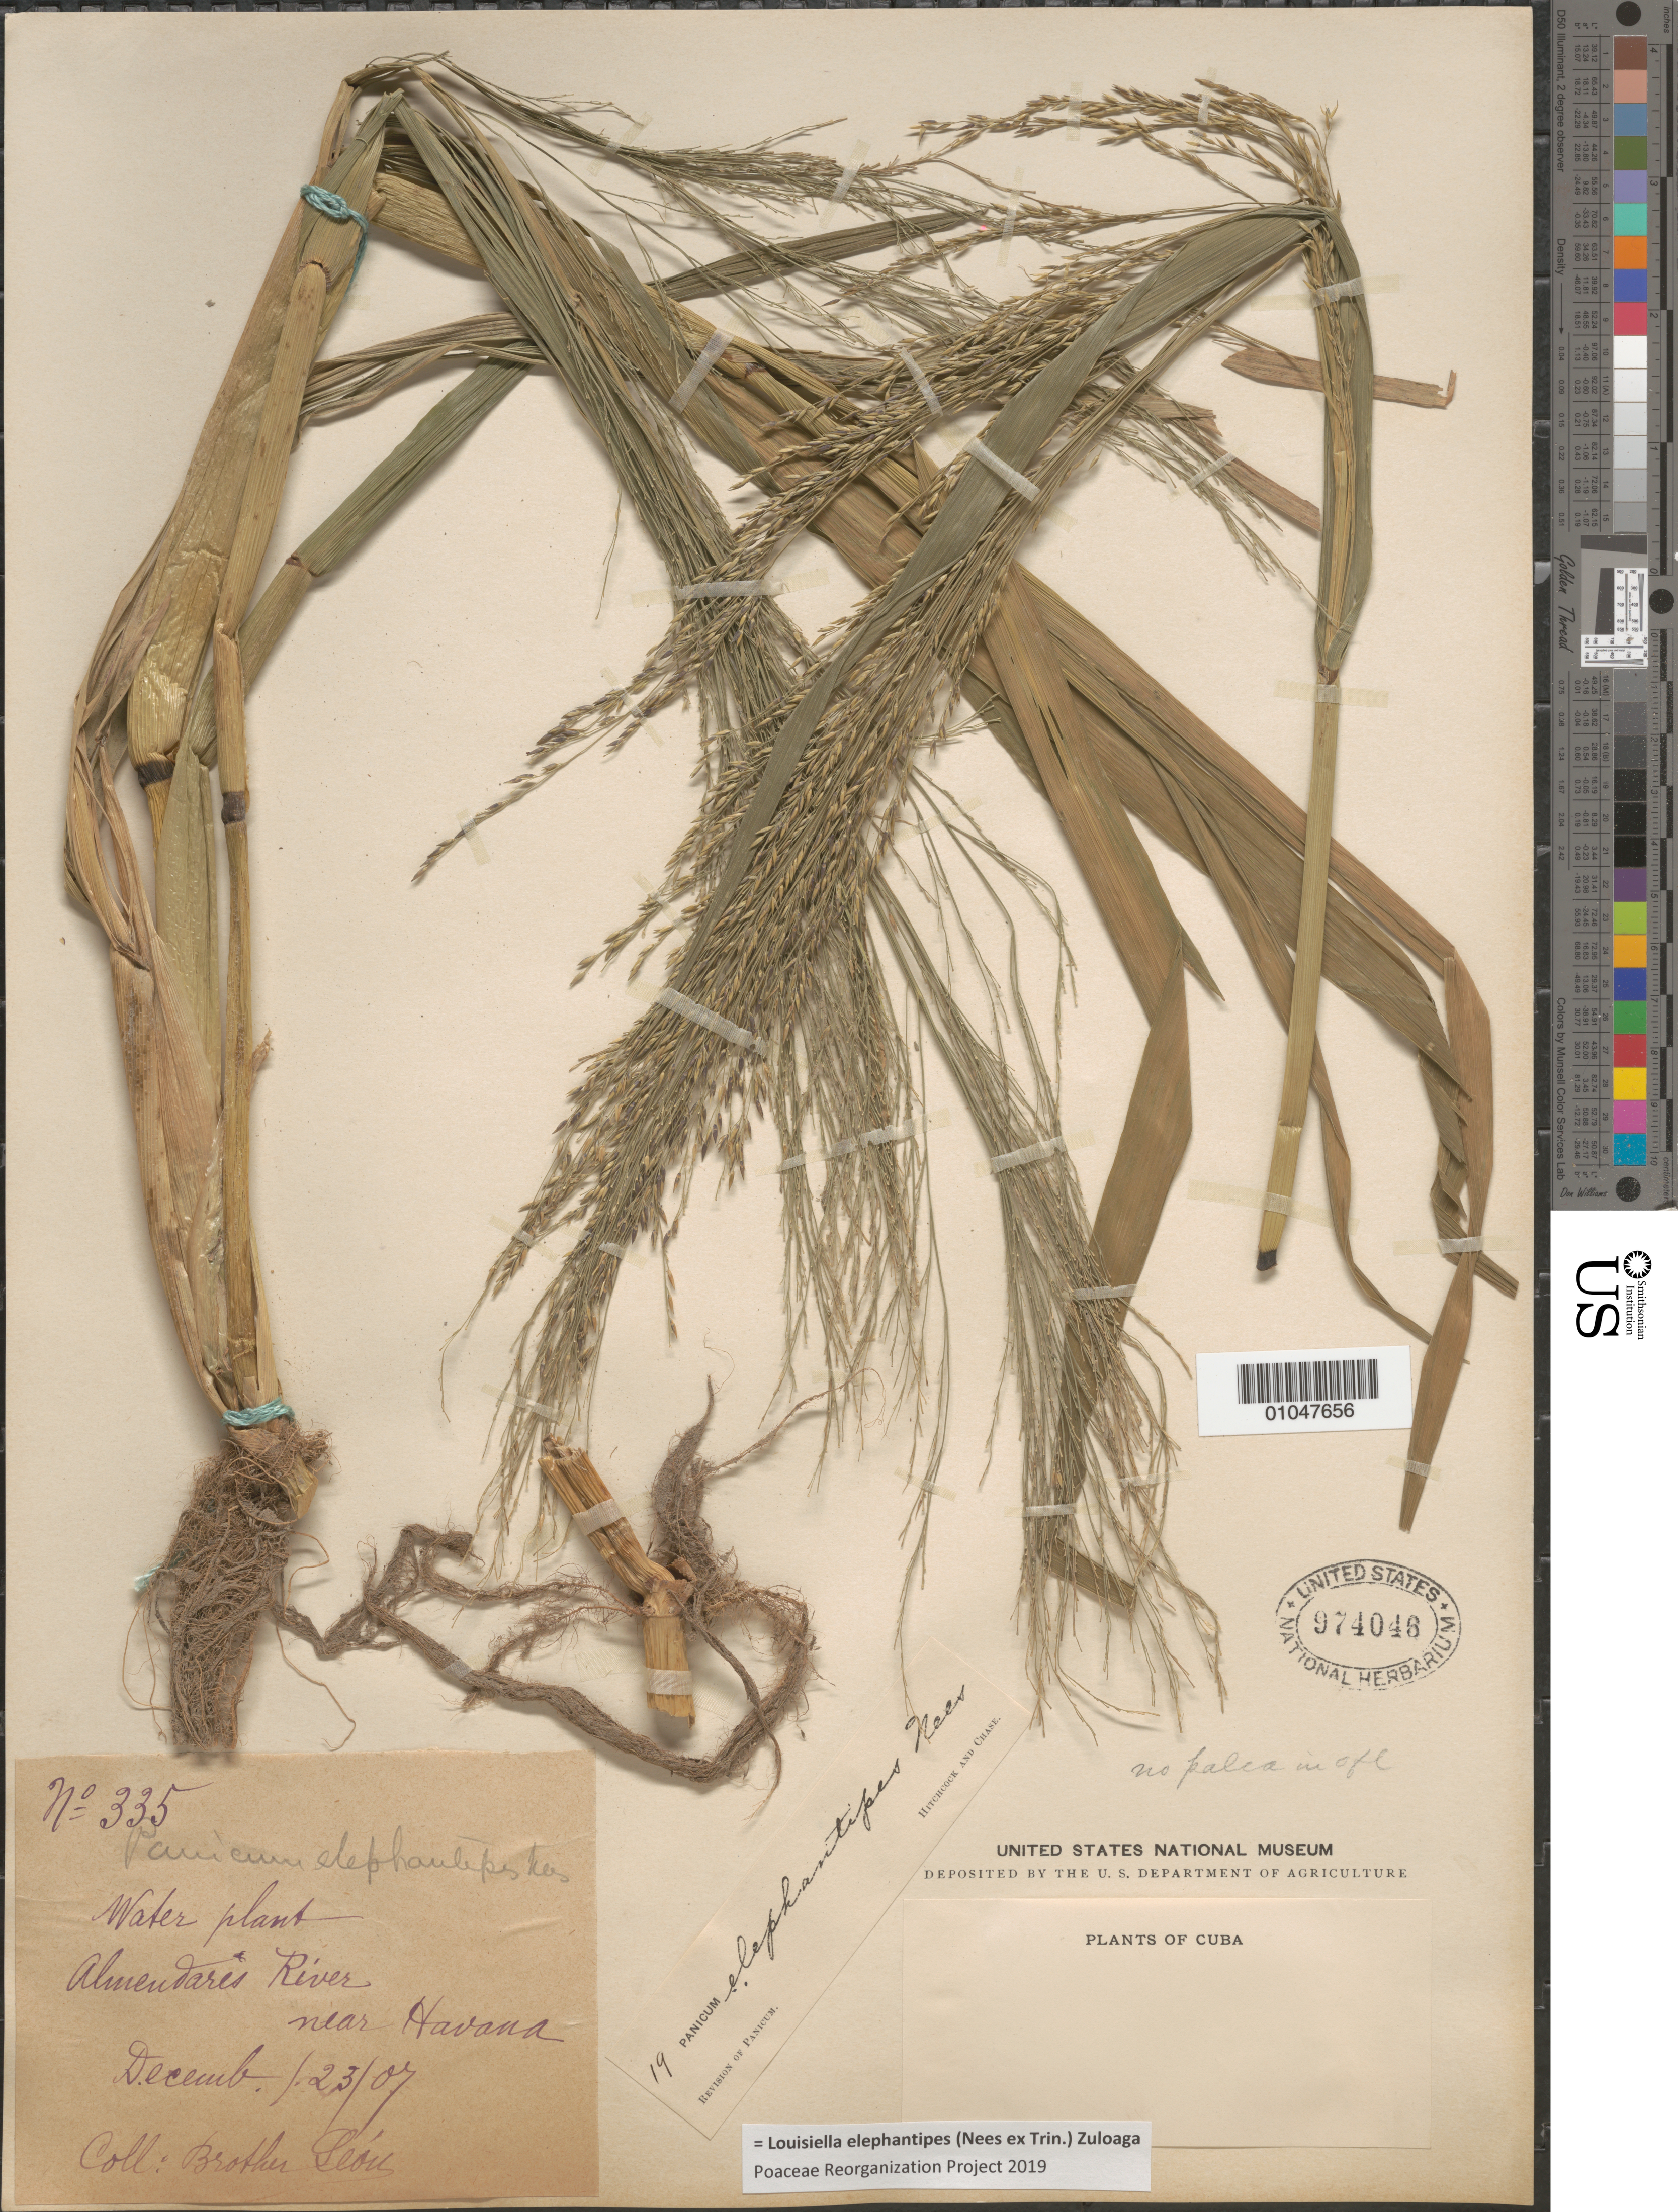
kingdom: Plantae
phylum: Tracheophyta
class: Liliopsida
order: Poales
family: Poaceae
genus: Louisiella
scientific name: Louisiella elephantipes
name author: (Nees ex Trin.) Zuloaga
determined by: Poaceae Reorganization Project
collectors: Bro. León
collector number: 335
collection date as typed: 23 Dec 1907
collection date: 1907-12-23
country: Cuba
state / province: La Habana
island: Cuba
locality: Almendares river, near Havana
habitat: Water plant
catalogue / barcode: US 974048